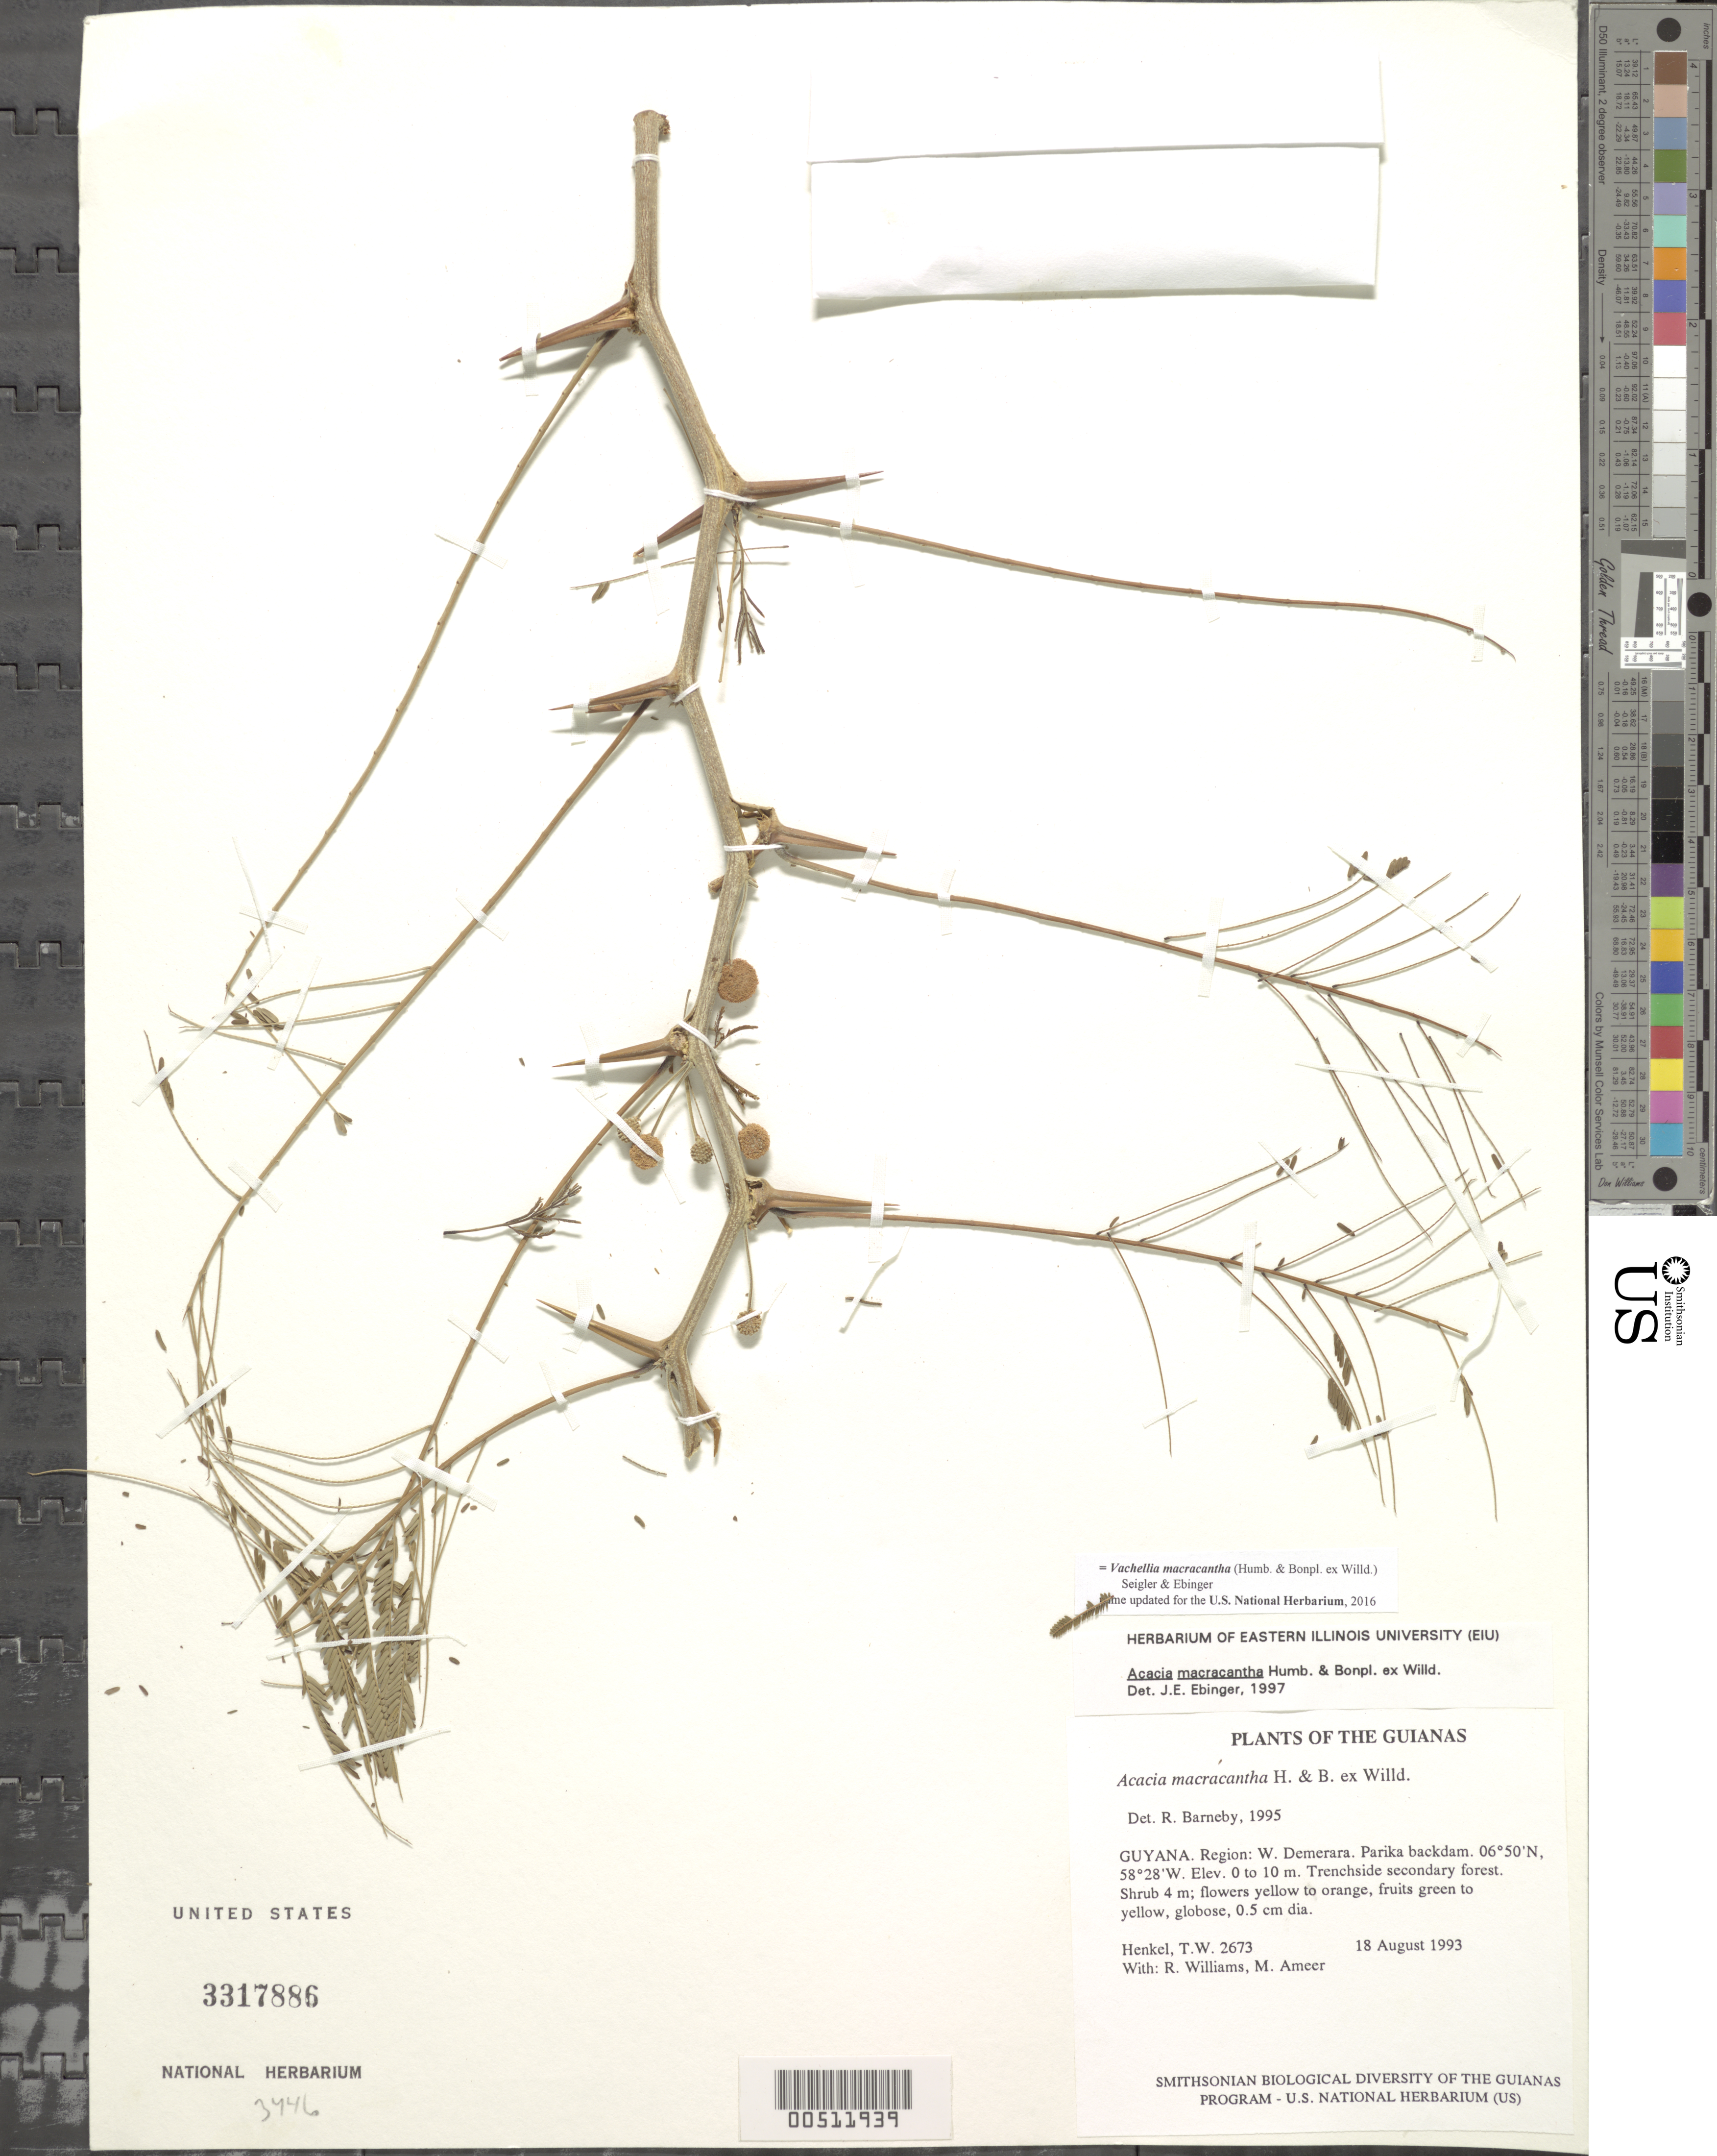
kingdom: Plantae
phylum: Tracheophyta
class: Magnoliopsida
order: Fabales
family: Fabaceae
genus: Vachellia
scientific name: Vachellia macracantha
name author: (Humb. & Bonpl. ex Willd.) Seigler & Ebinger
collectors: T. Henkel, R. Williams & M. Ameer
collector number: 2673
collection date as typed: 18 August 1993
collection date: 1993-08-18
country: Guyana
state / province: Essequibo Isl-W. Demerara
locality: Parika backdam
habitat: Trenchside secondary forest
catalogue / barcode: US 3317886